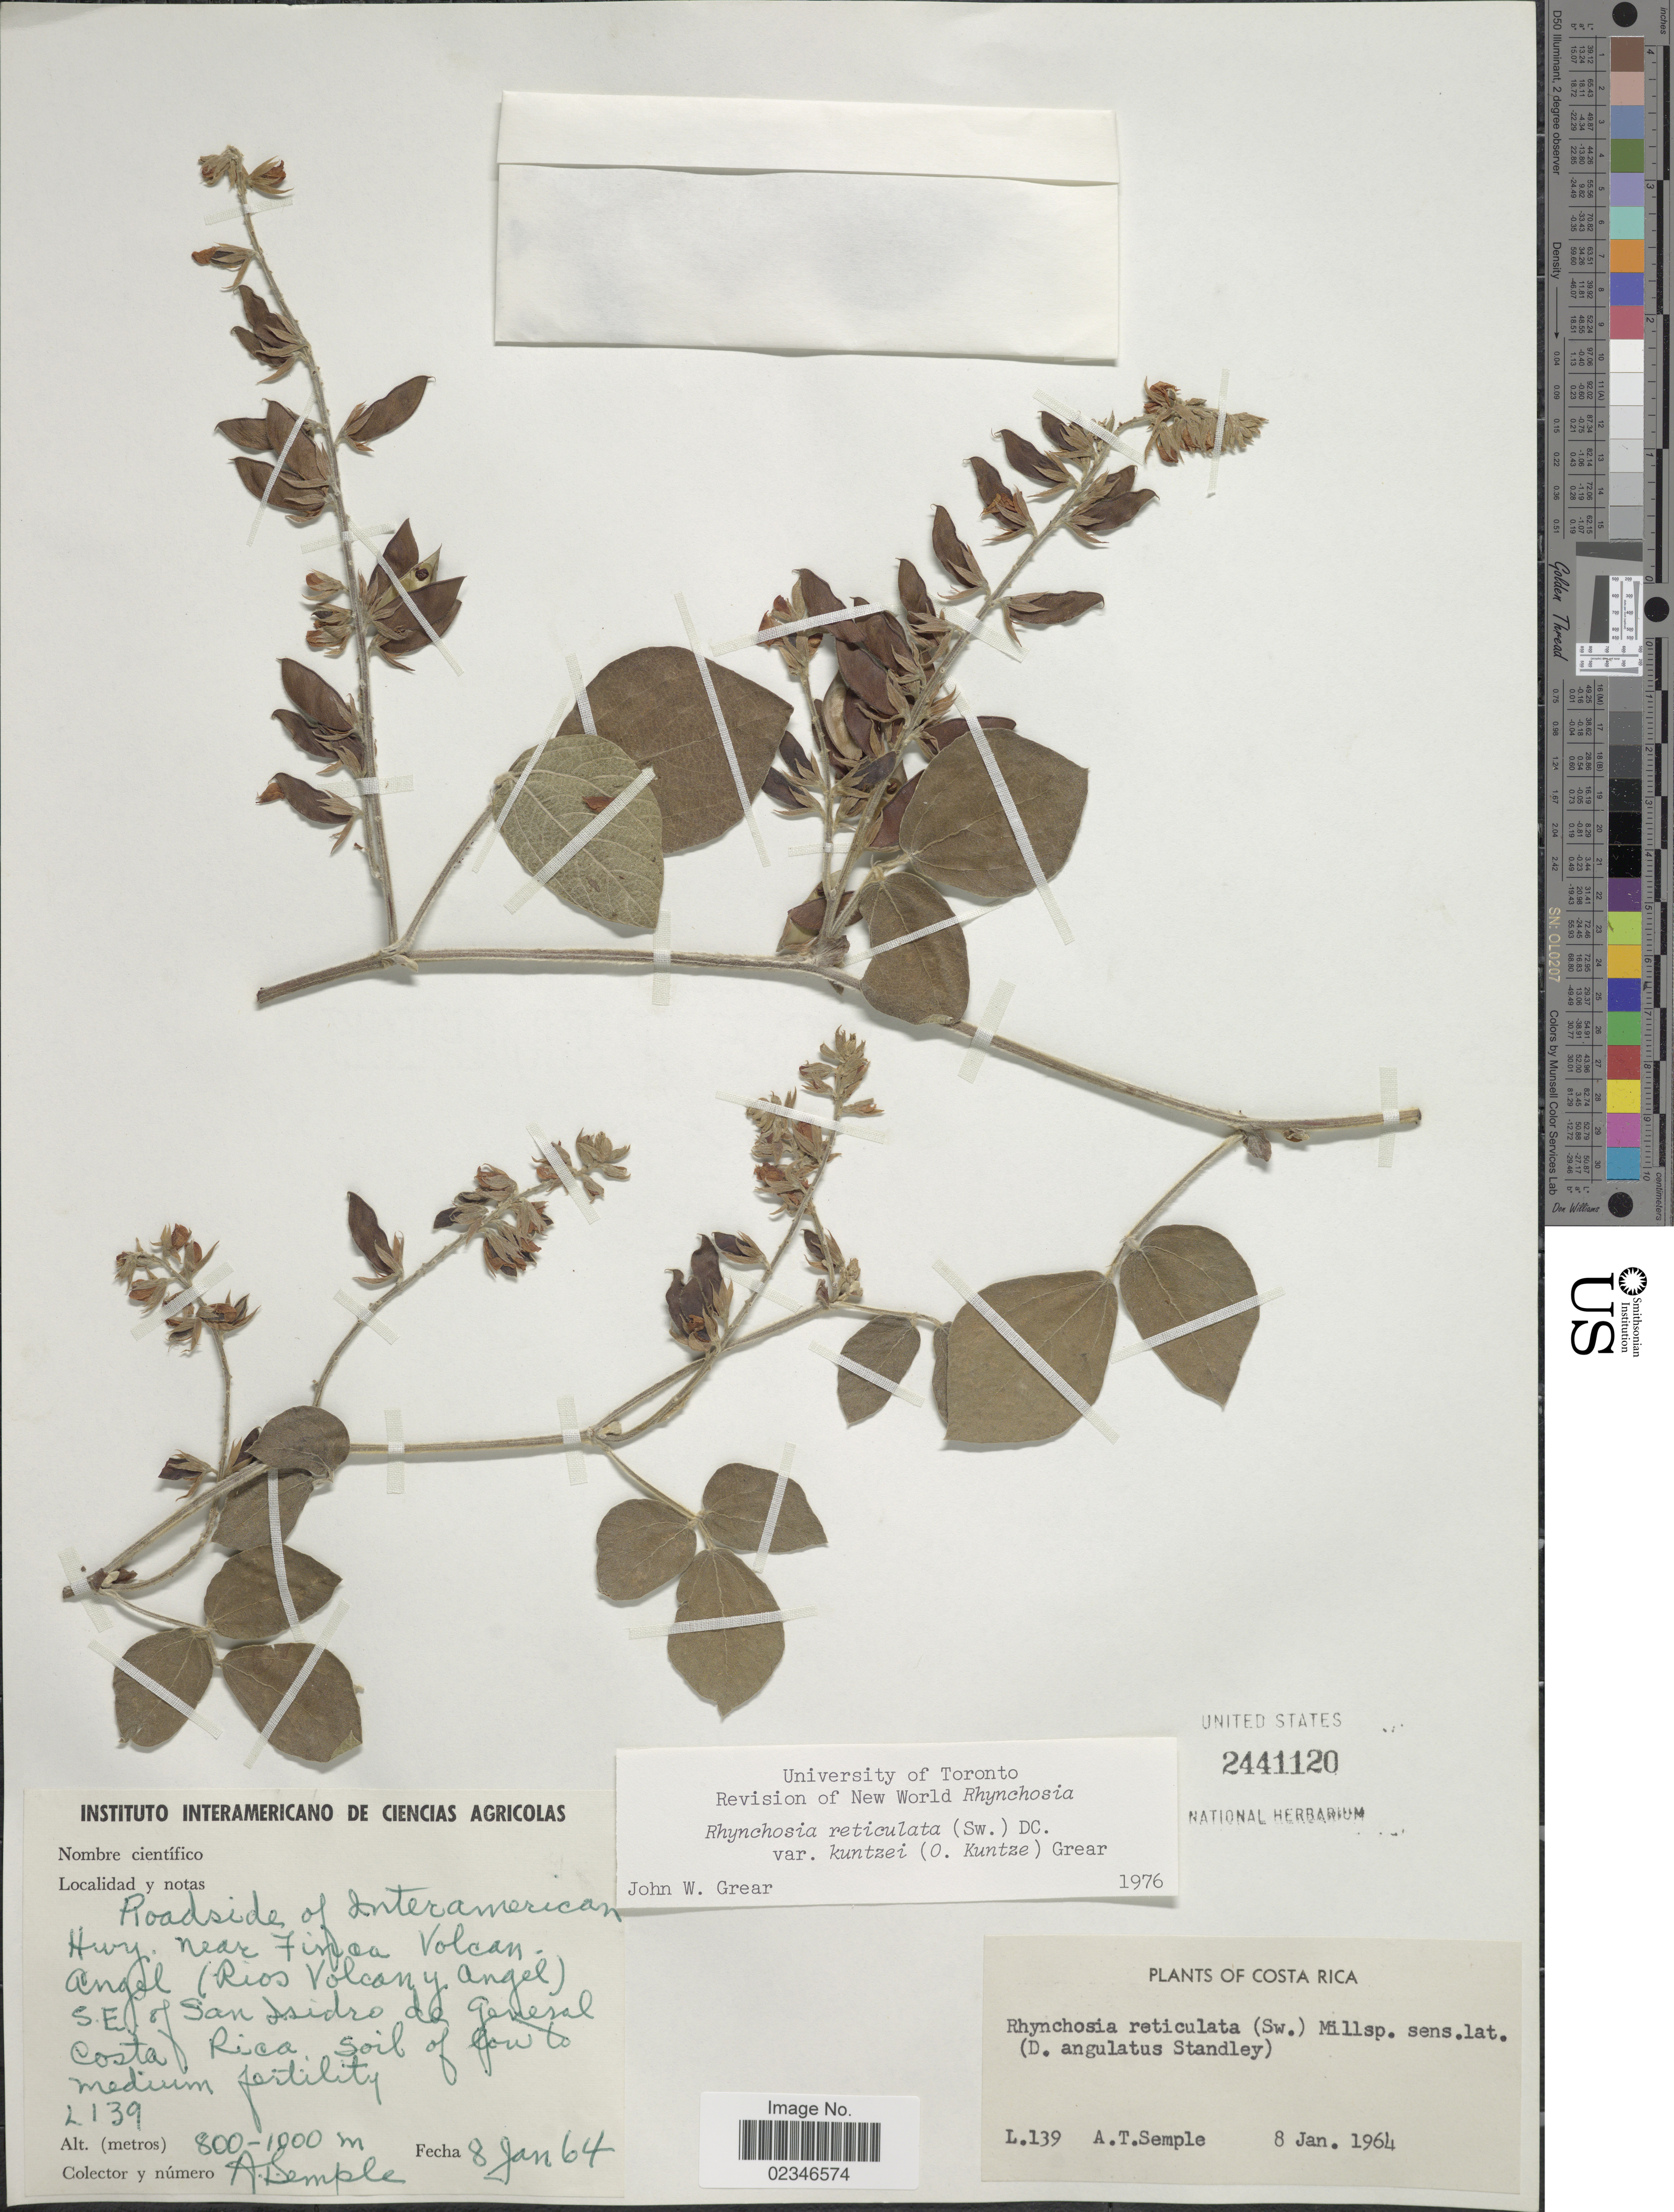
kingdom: Plantae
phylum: Tracheophyta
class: Magnoliopsida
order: Fabales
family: Fabaceae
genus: Rhynchosia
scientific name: Rhynchosia reticulata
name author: (Sw.) DC.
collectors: A. Semple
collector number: L.139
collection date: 1964-01-08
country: Costa Rica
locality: Roadside of Interamerican Hwy., near Finca Volcan Angel (Rios Volcan y Angel) S.E. of San Isidro de General, Costa Rica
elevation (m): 800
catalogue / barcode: US 2441120